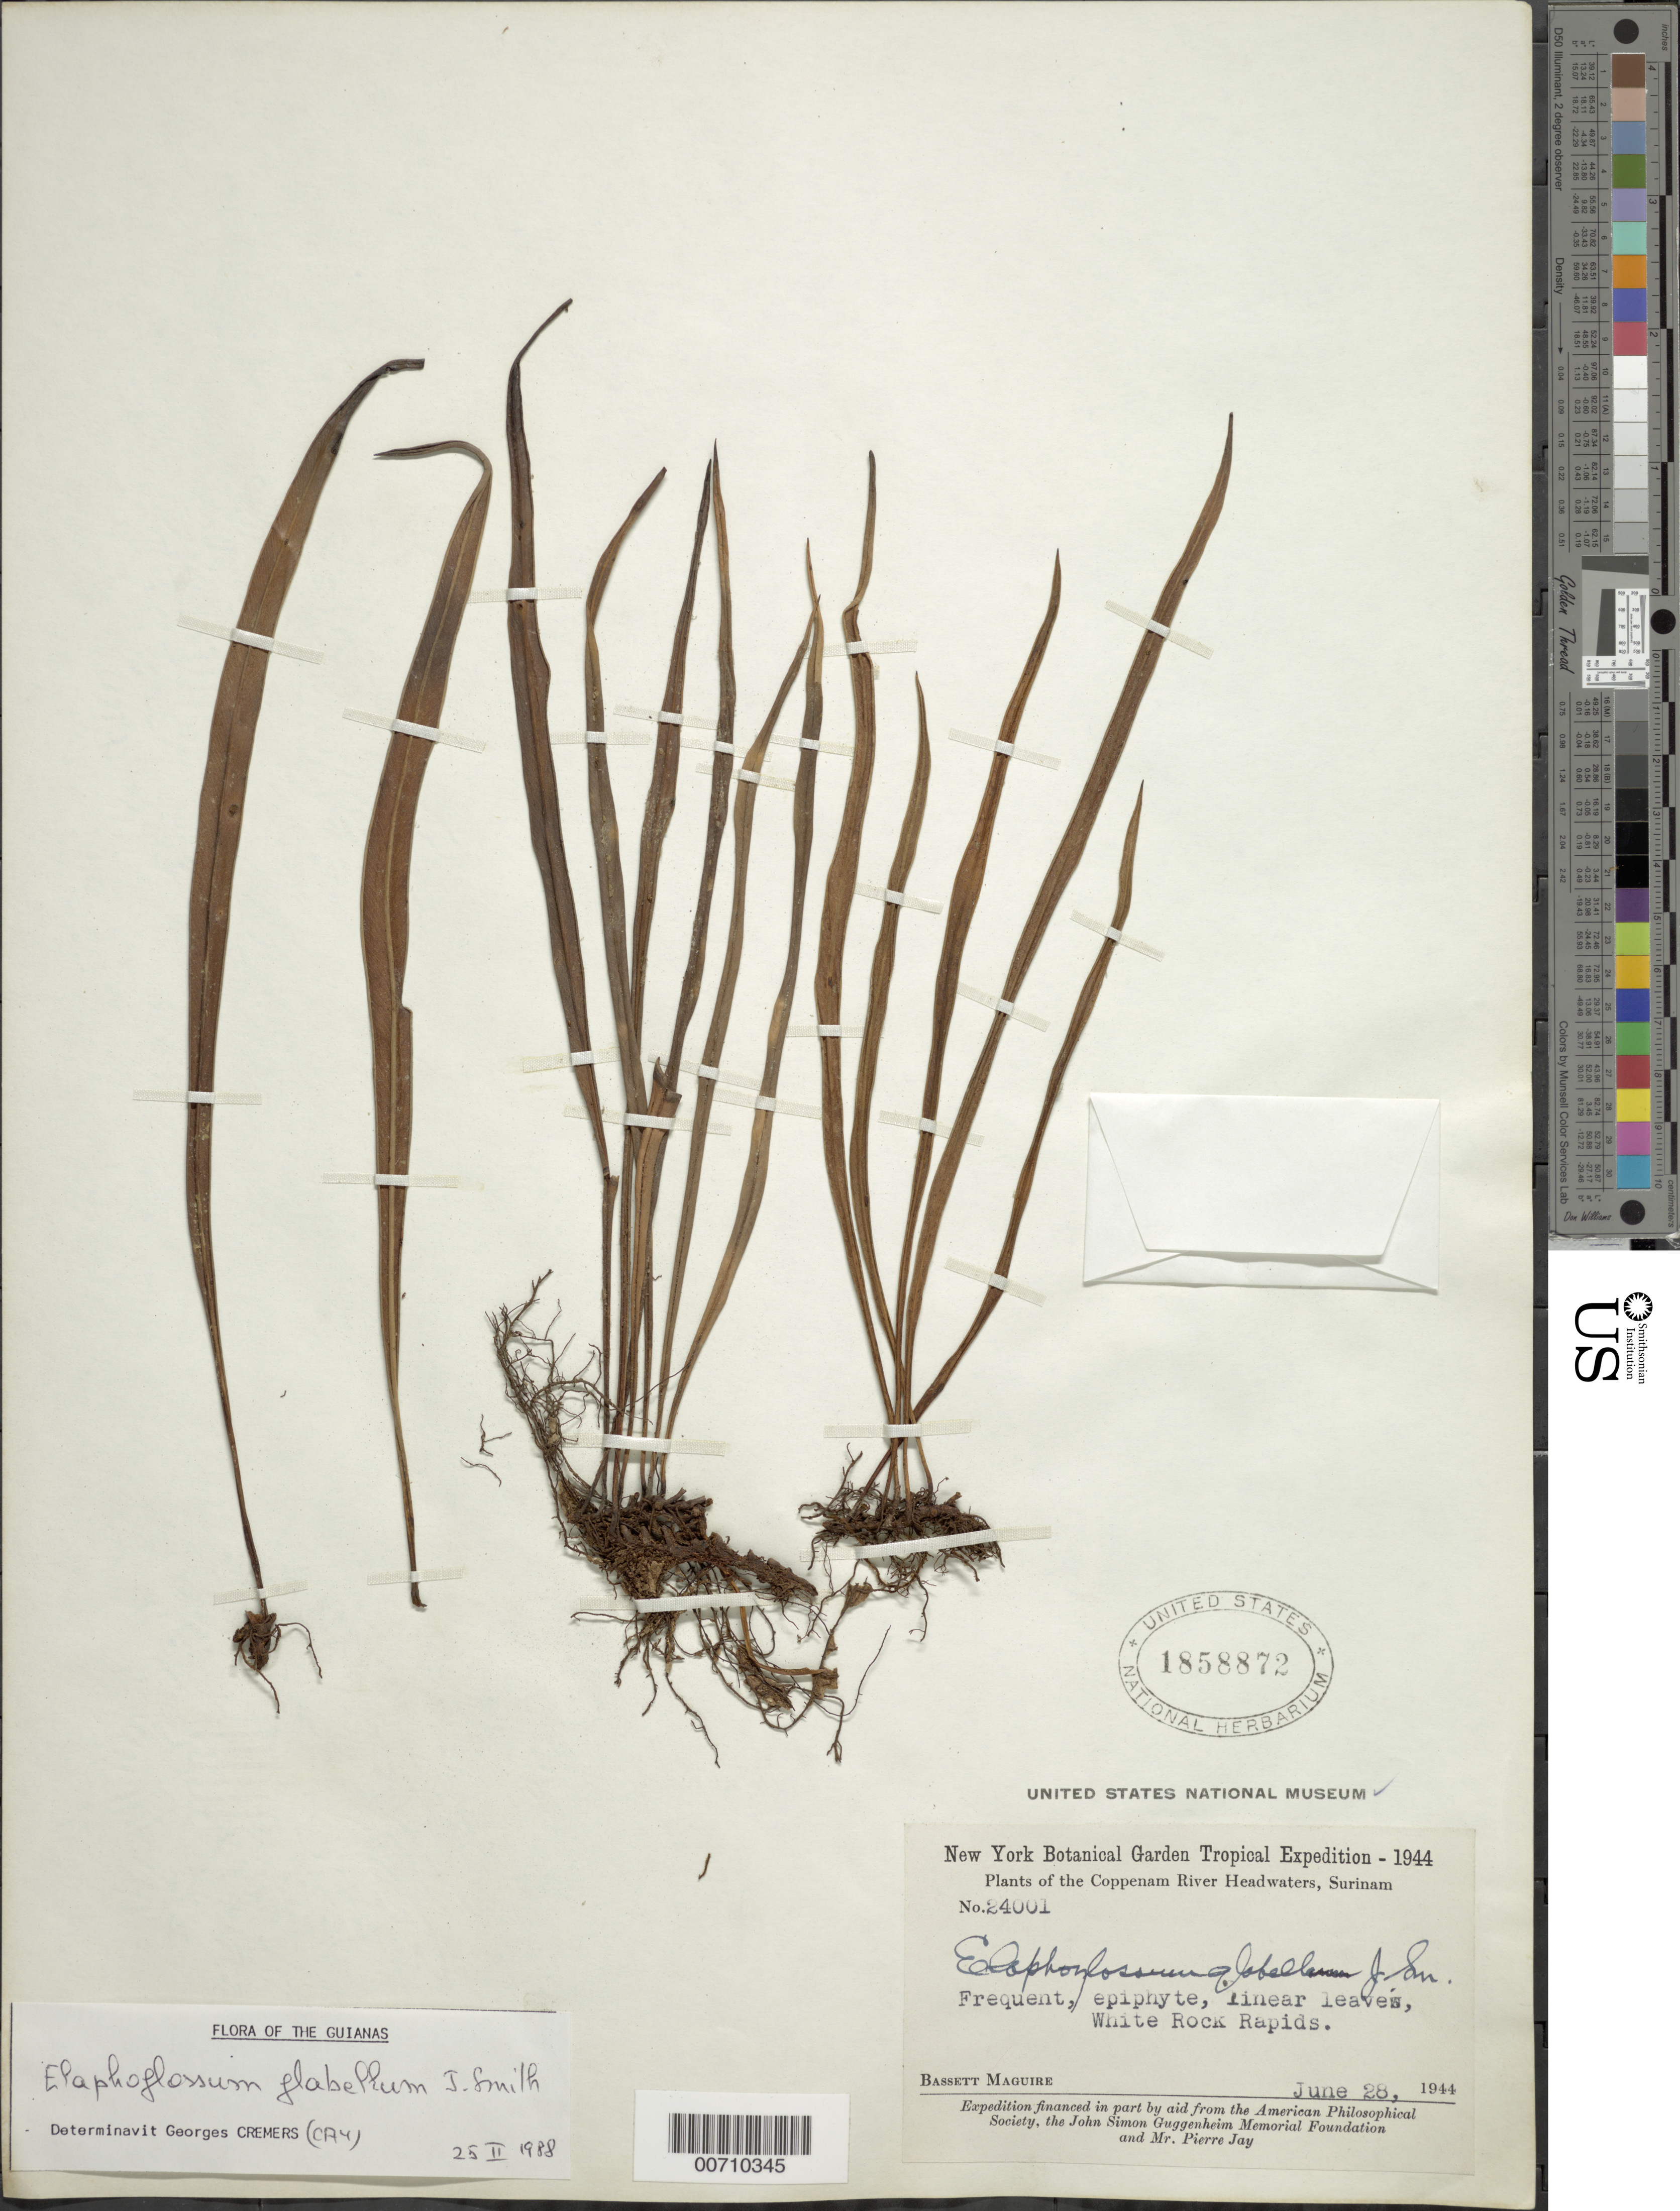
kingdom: Plantae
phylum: Tracheophyta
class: Polypodiopsida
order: Polypodiales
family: Dryopteridaceae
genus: Elaphoglossum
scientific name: Elaphoglossum glabellum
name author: J. Sm.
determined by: Cremers, Georges A.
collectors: B. Maguire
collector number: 24001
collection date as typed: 28-Jun-44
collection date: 1944-06-28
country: Suriname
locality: Saramacca River, White Rock Rapids, below Posoegronoe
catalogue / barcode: US 1858872